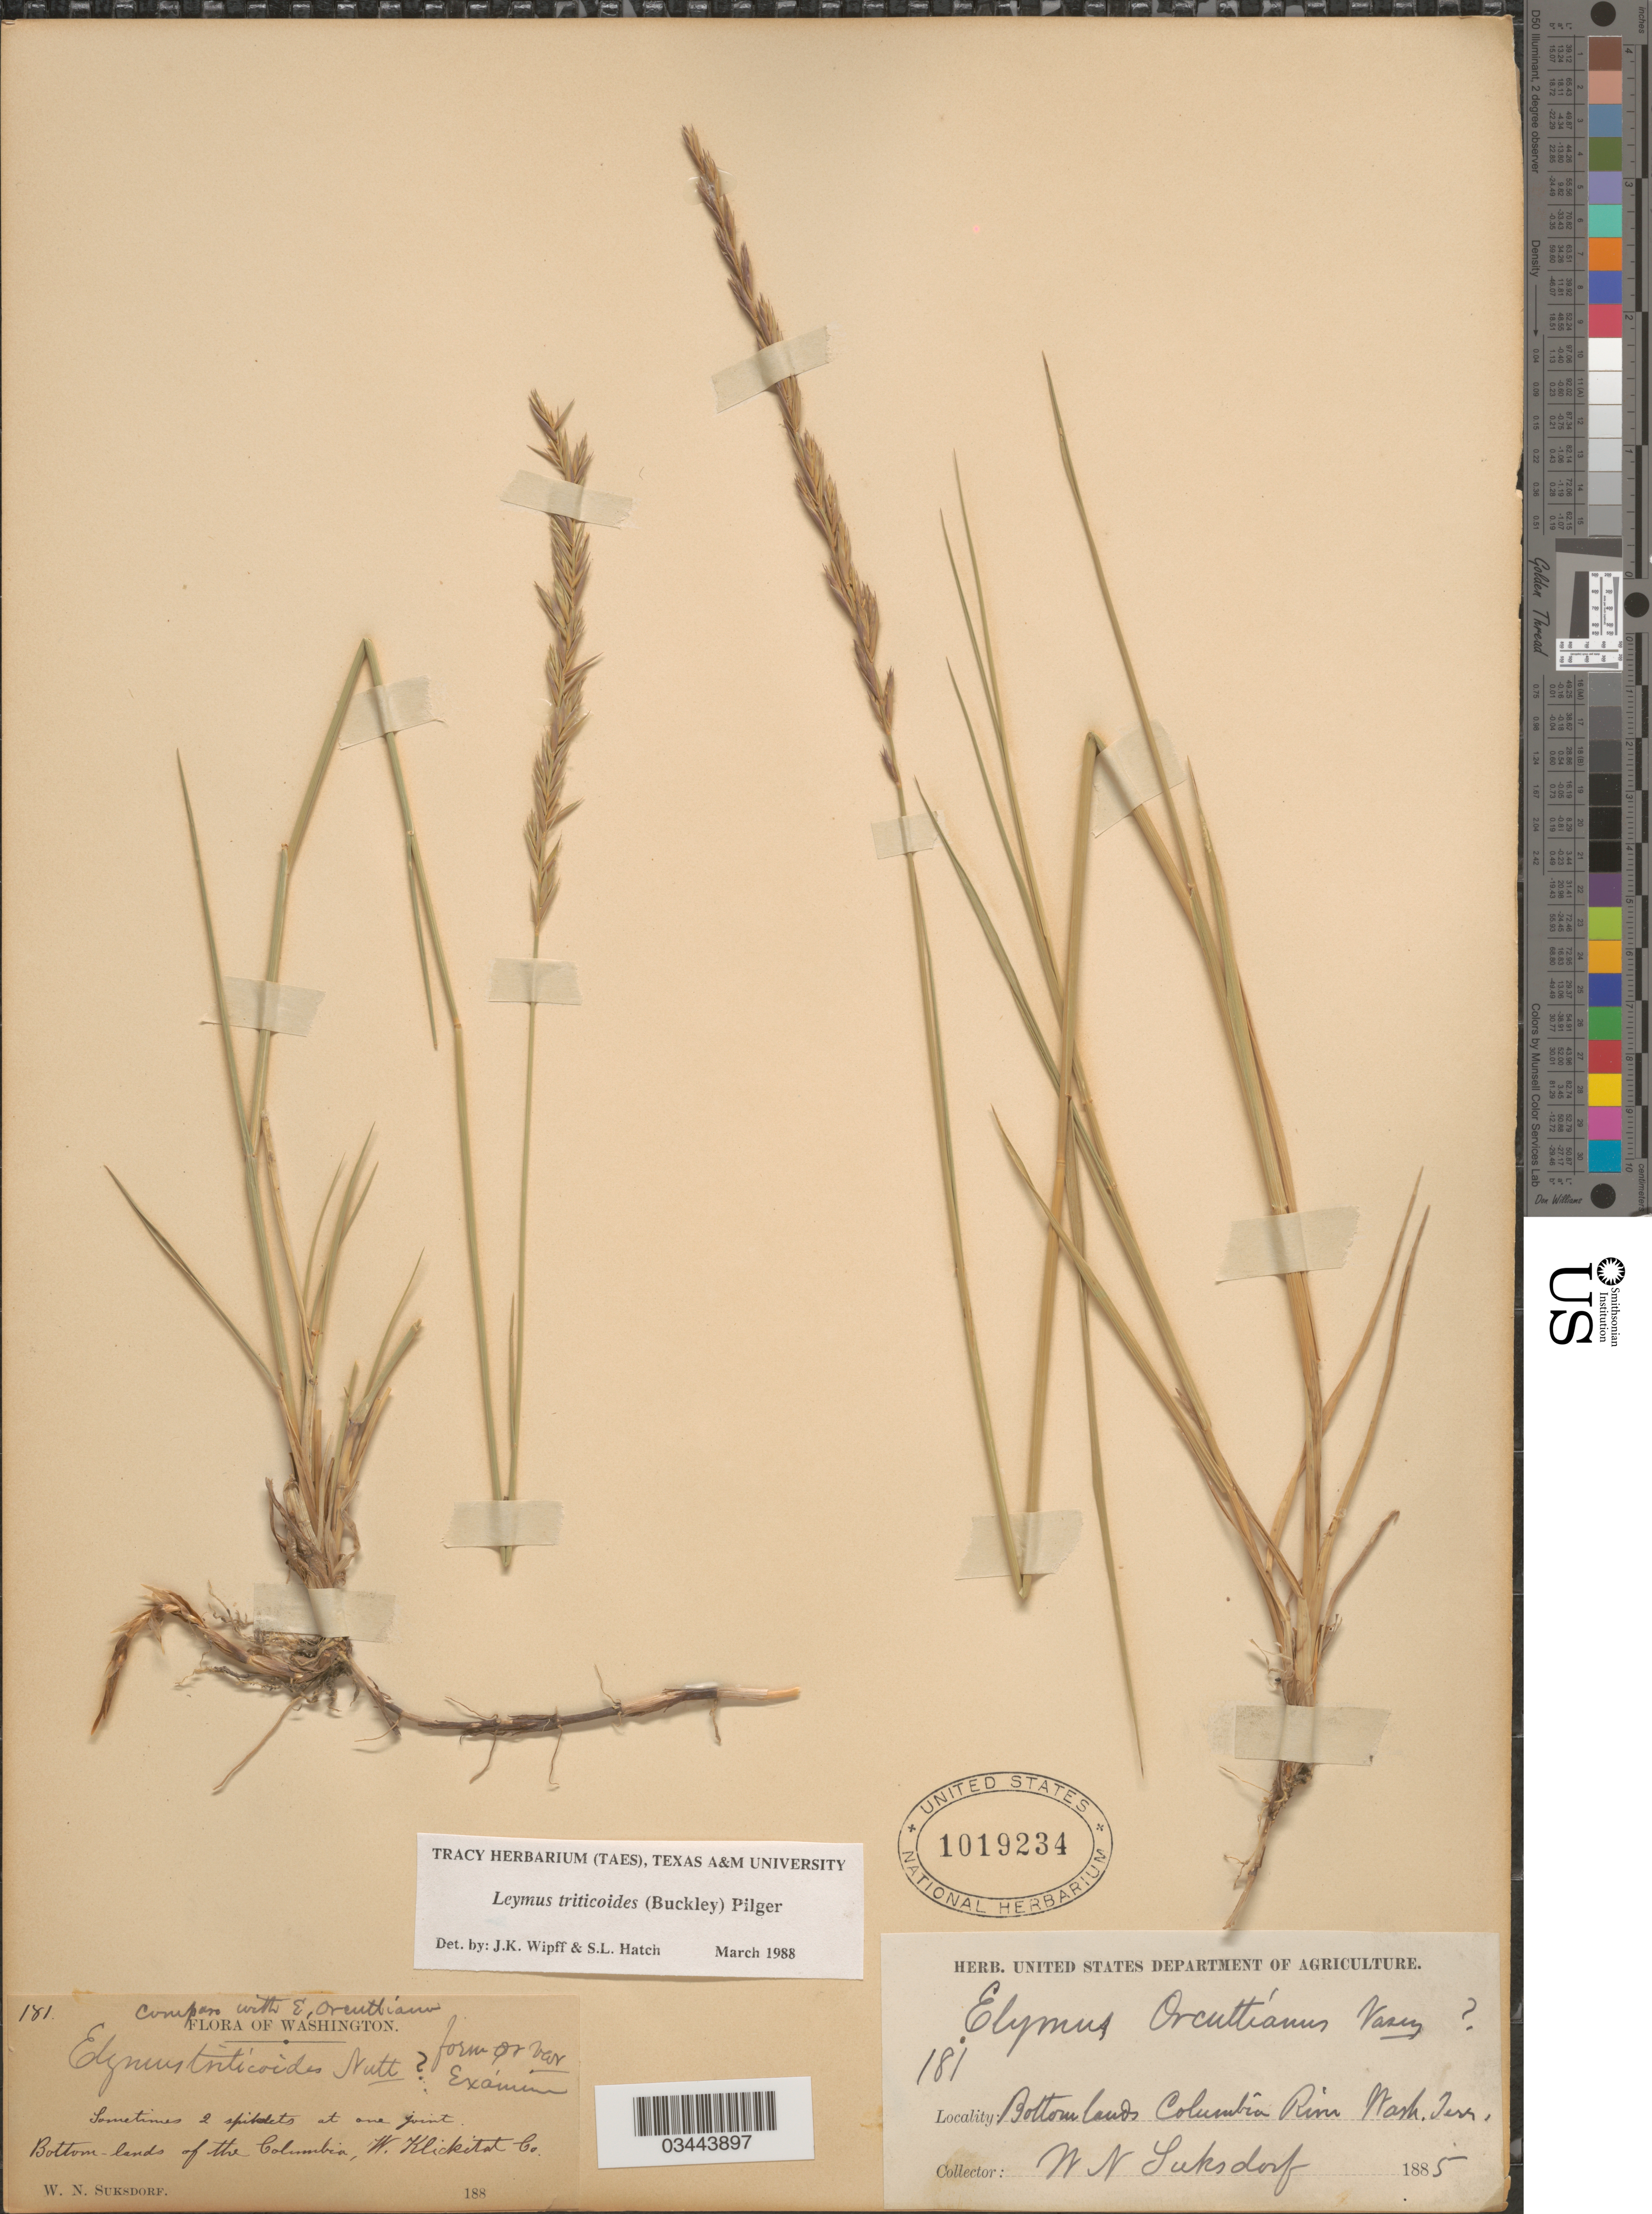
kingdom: Plantae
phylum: Tracheophyta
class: Liliopsida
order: Poales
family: Poaceae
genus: Leymus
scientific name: Leymus triticoides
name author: (Buckley) Pilg.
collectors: W. N. Suksdorf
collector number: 181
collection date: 1885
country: United States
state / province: Washington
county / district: Klickitat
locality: Bottomlands Columbia River Wash. Terr. Bottom-lands of the Columbia, W. Klickitat Co.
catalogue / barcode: US 1019234